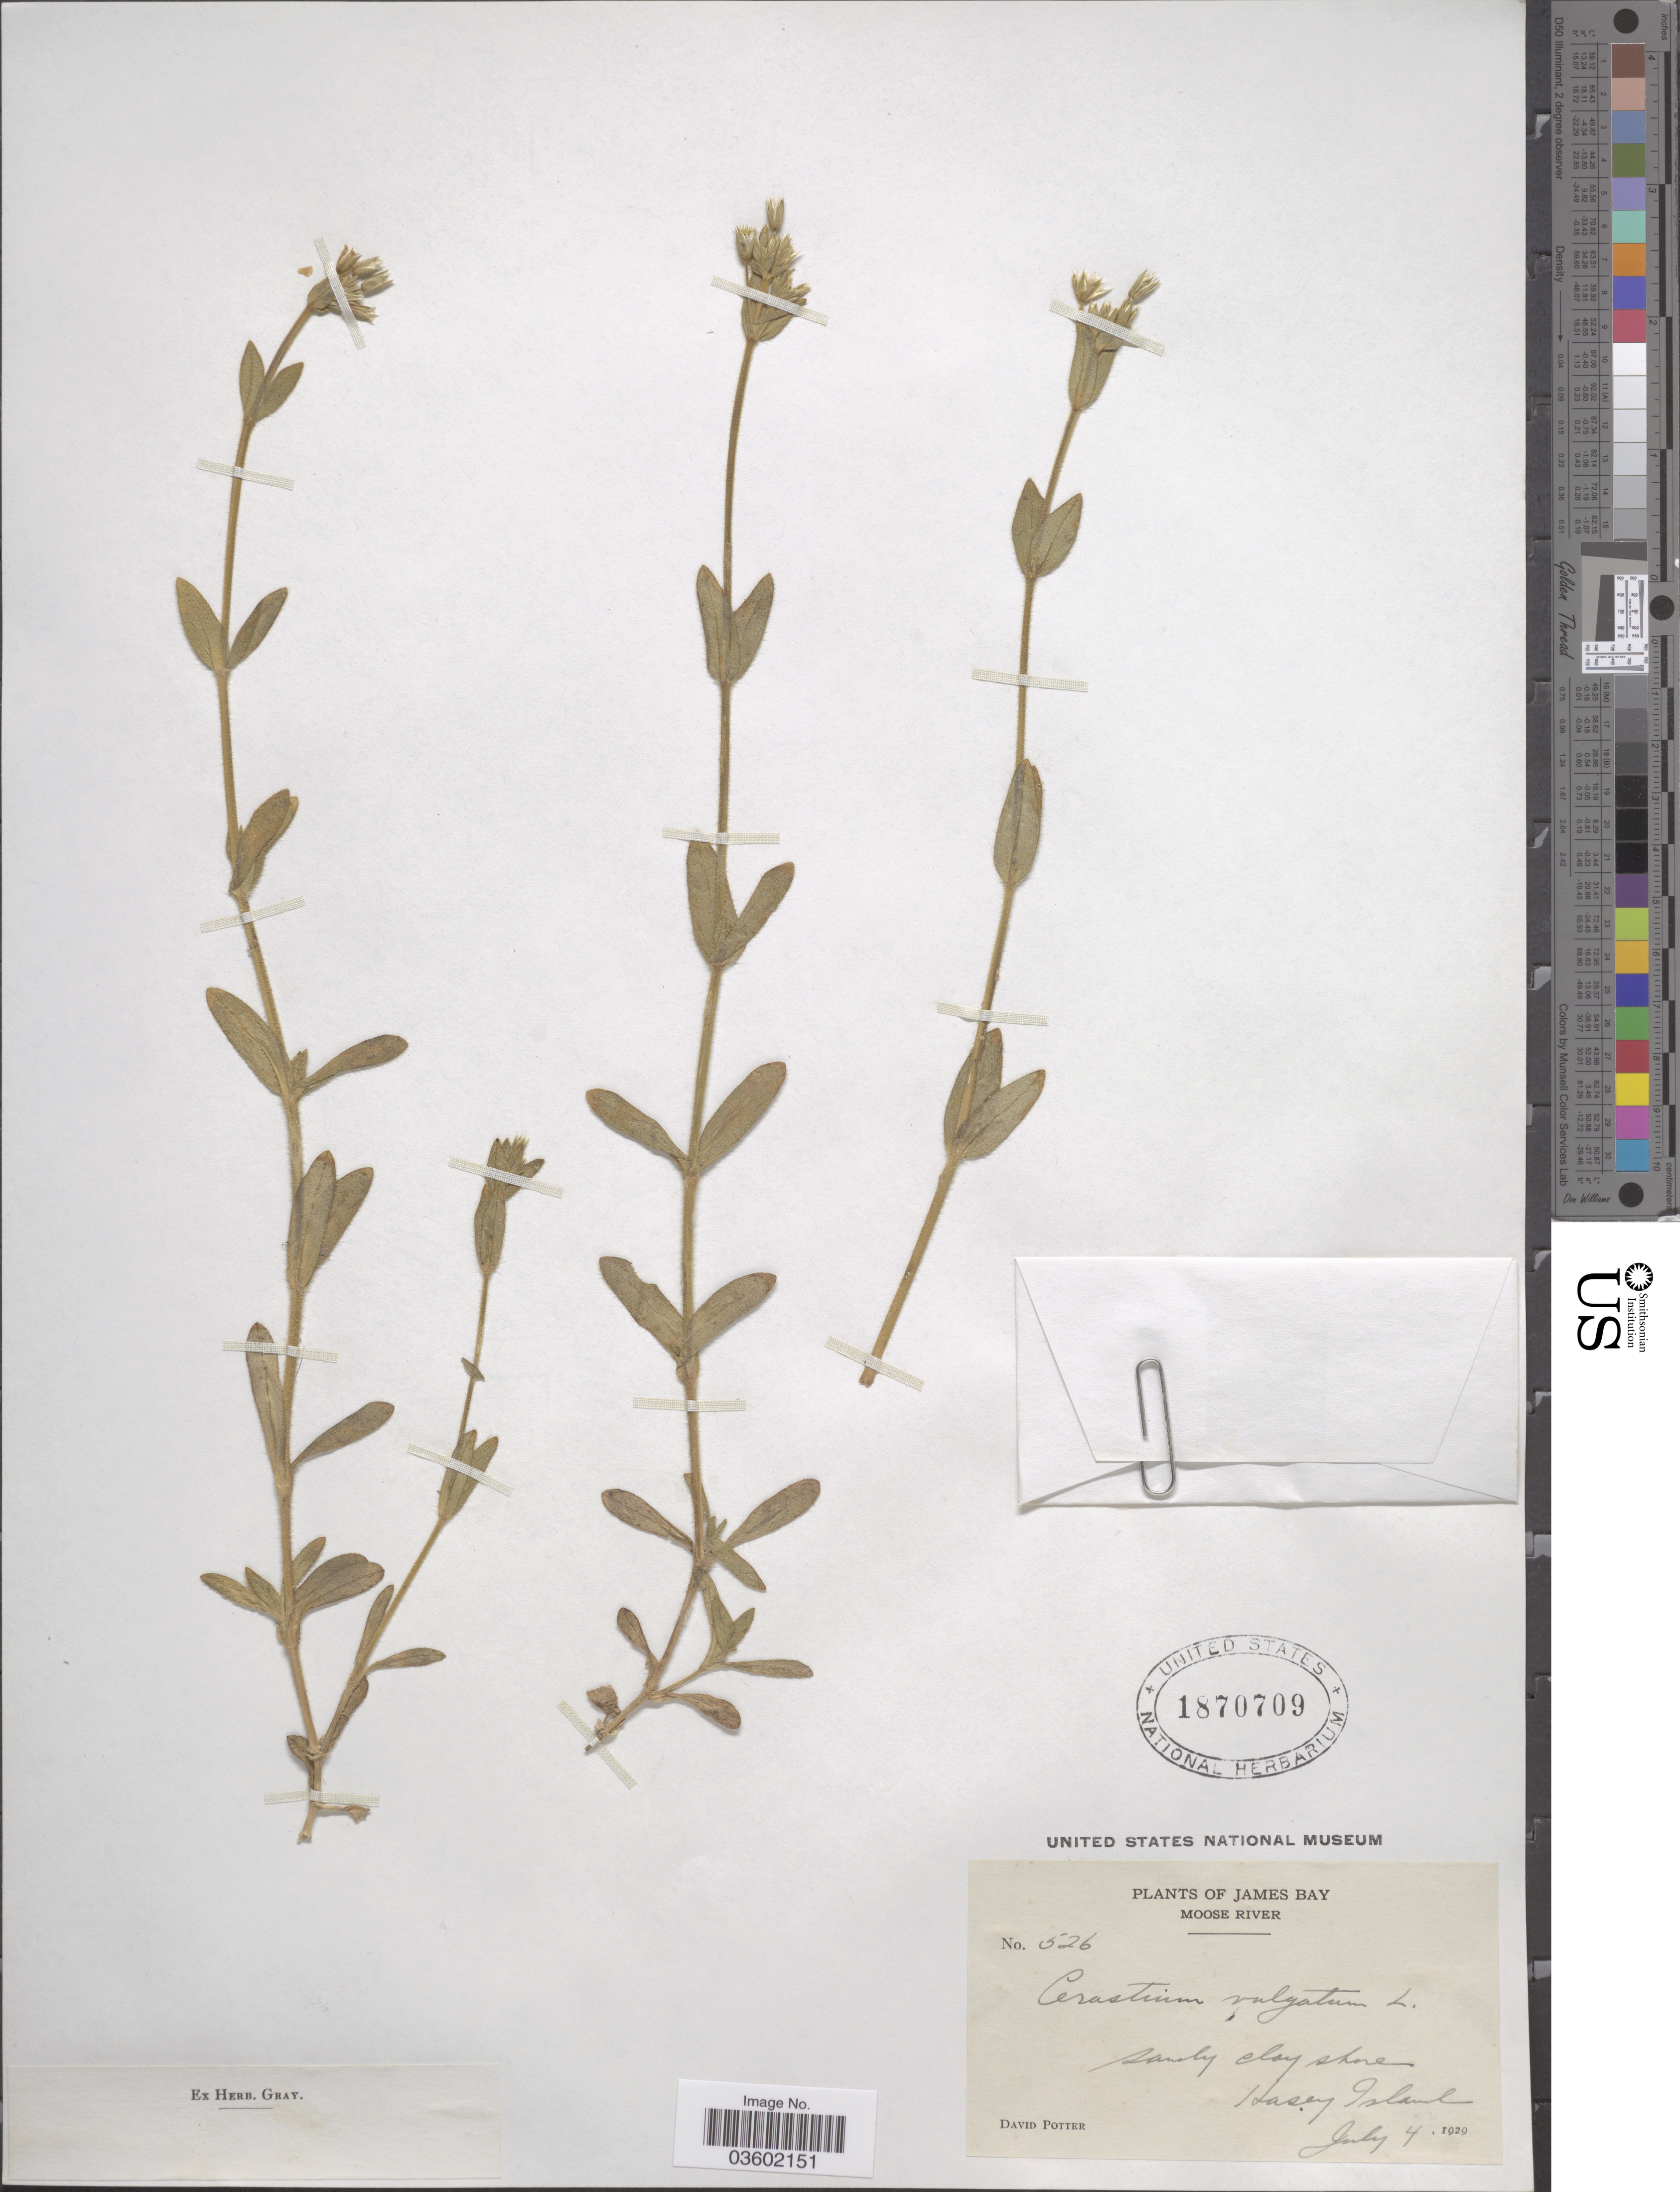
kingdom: Plantae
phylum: Tracheophyta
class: Magnoliopsida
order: Caryophyllales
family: Caryophyllaceae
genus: Cerastium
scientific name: Cerastium vulgatum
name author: L.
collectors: D. Potter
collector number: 526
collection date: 1929-07-04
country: Canada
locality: James Bay. Moose River. Hasey Island.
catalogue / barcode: US 1870709